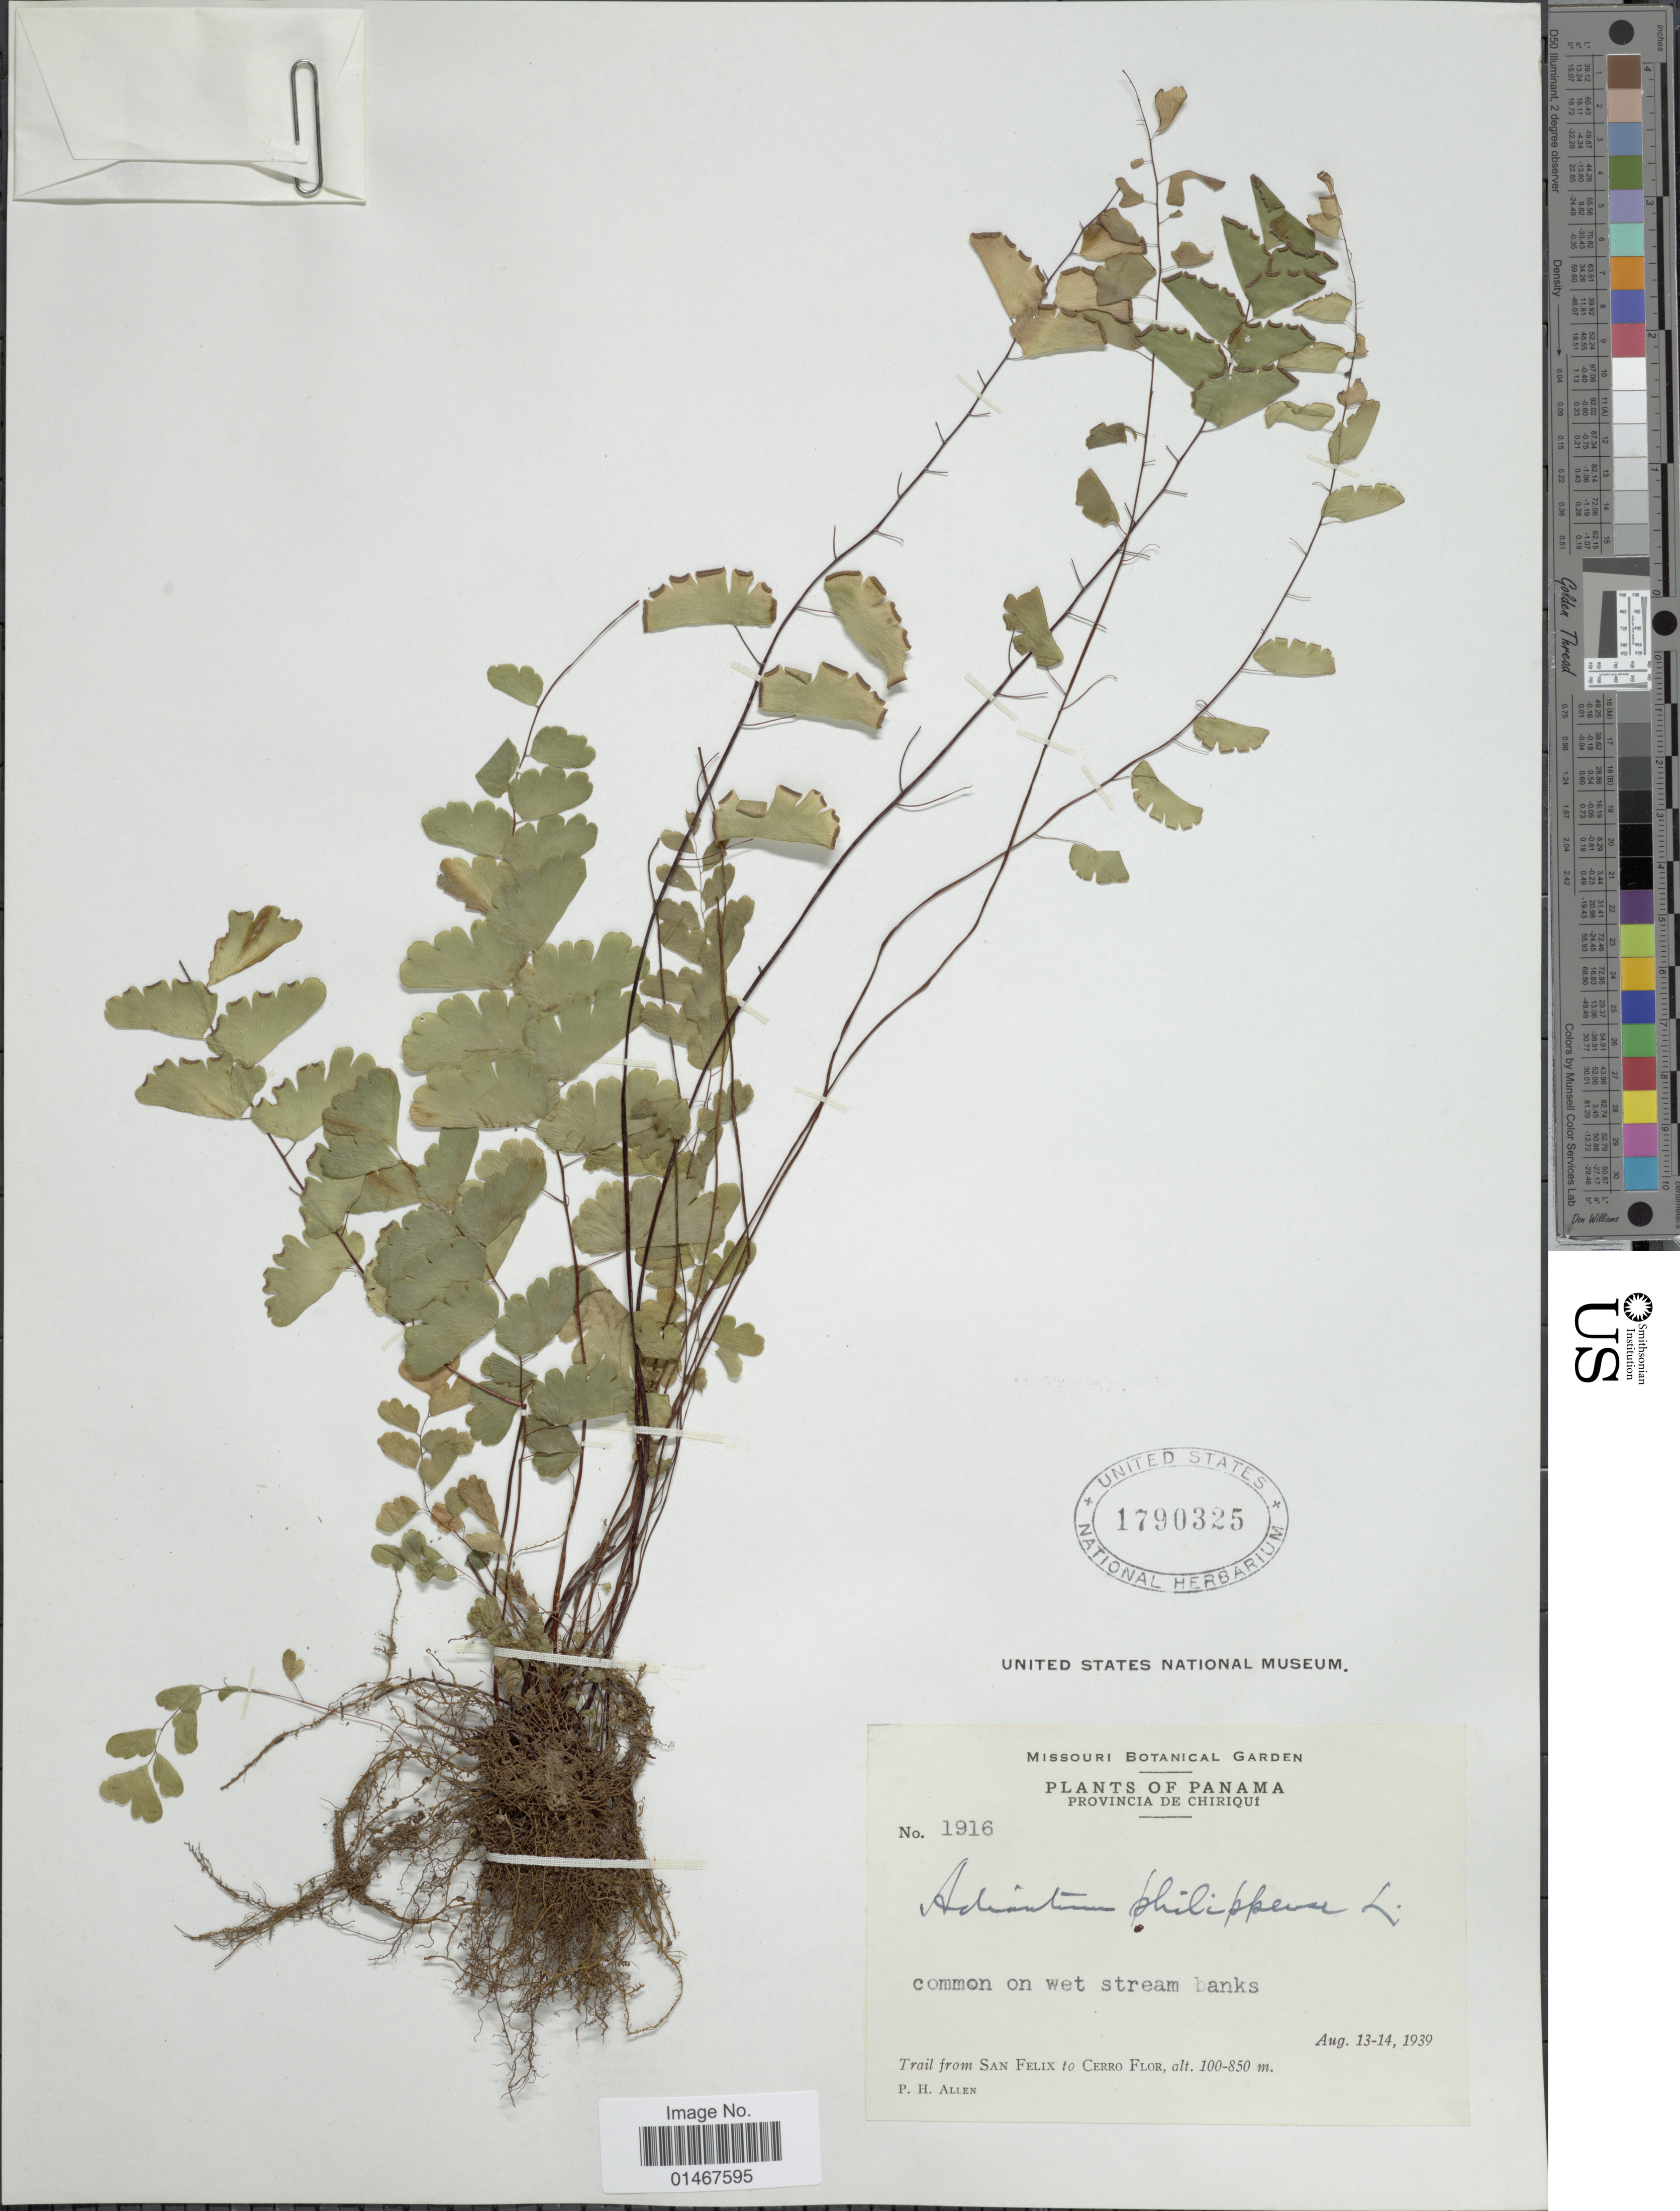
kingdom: Plantae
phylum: Tracheophyta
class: Polypodiopsida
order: Polypodiales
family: Pteridaceae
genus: Adiantum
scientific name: Adiantum philippense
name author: L.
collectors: P. H. Allen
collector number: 1916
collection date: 1939-08-13/1939-08-14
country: Panama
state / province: Chiriqui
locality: Provincia de Chiriqui. Trail from San Felix to Cerro Flor.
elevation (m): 100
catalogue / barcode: US 1790325